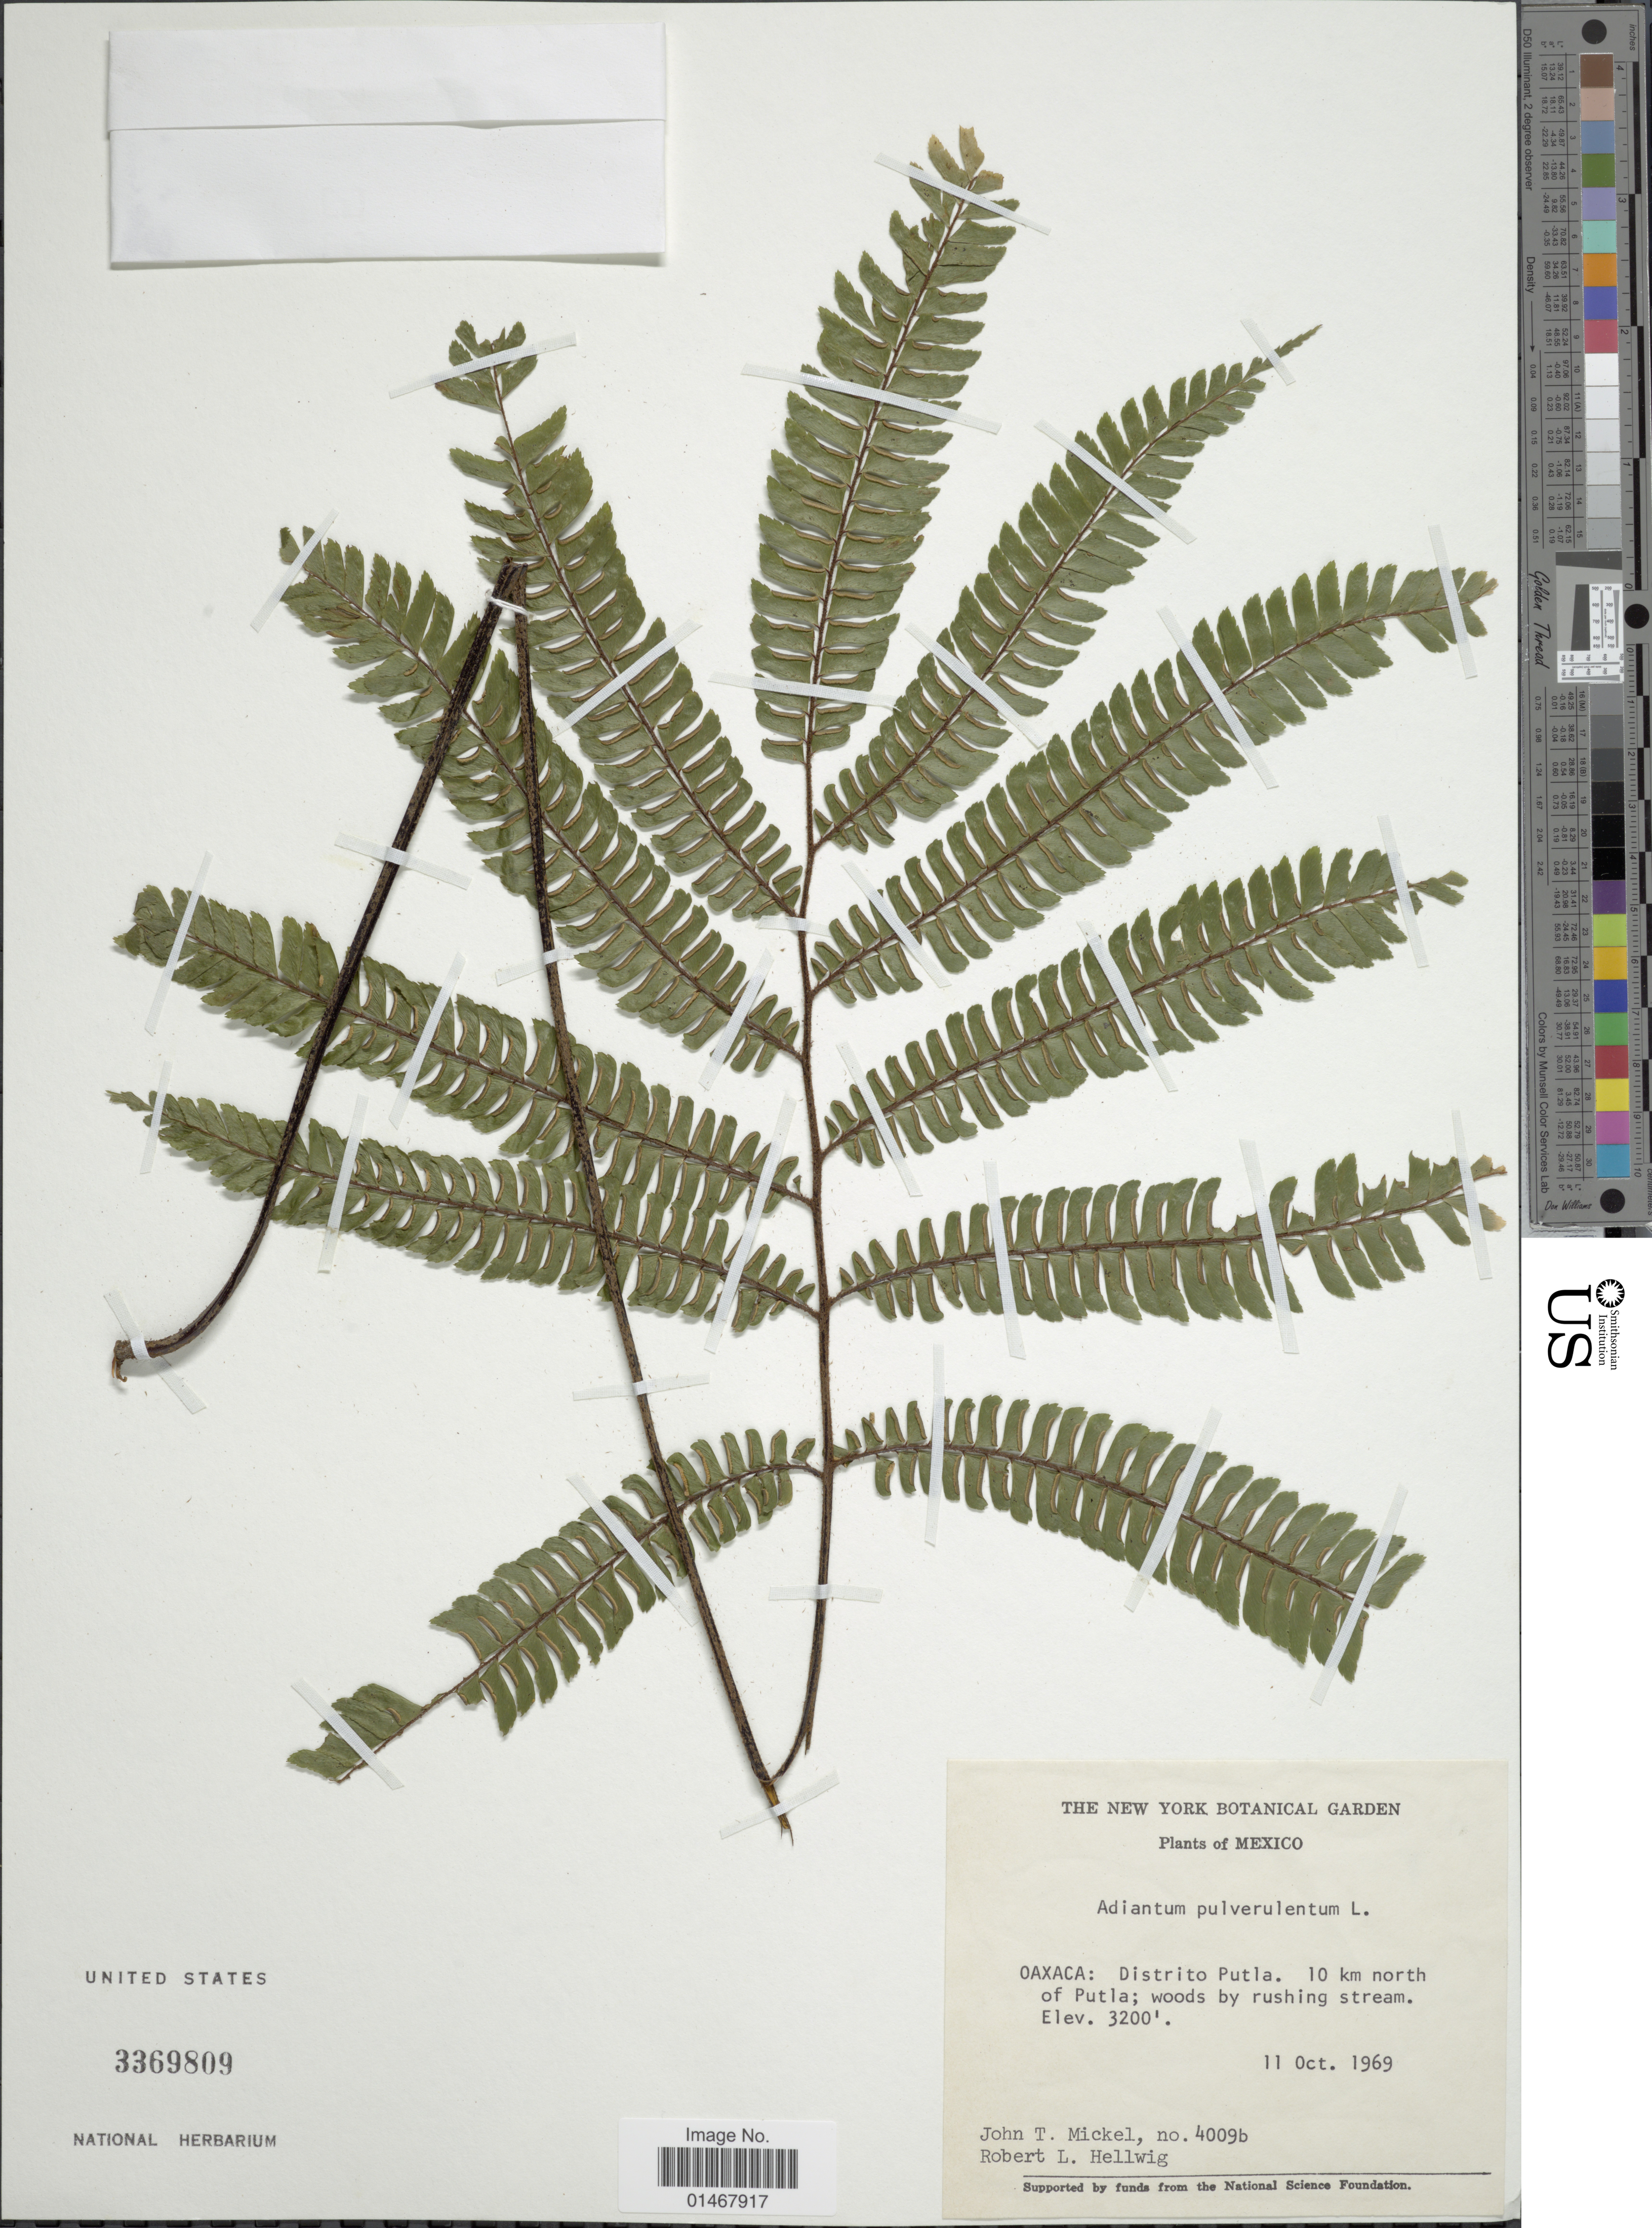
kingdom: Plantae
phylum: Tracheophyta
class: Polypodiopsida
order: Polypodiales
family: Pteridaceae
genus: Adiantum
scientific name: Adiantum pulverulentum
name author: L.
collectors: J. T. Mickel & R. Hellwig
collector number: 4009b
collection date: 1969-10-11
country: Mexico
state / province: Oaxaca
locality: Distrito Putla. 10 km north of Putla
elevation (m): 975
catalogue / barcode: US 3369809